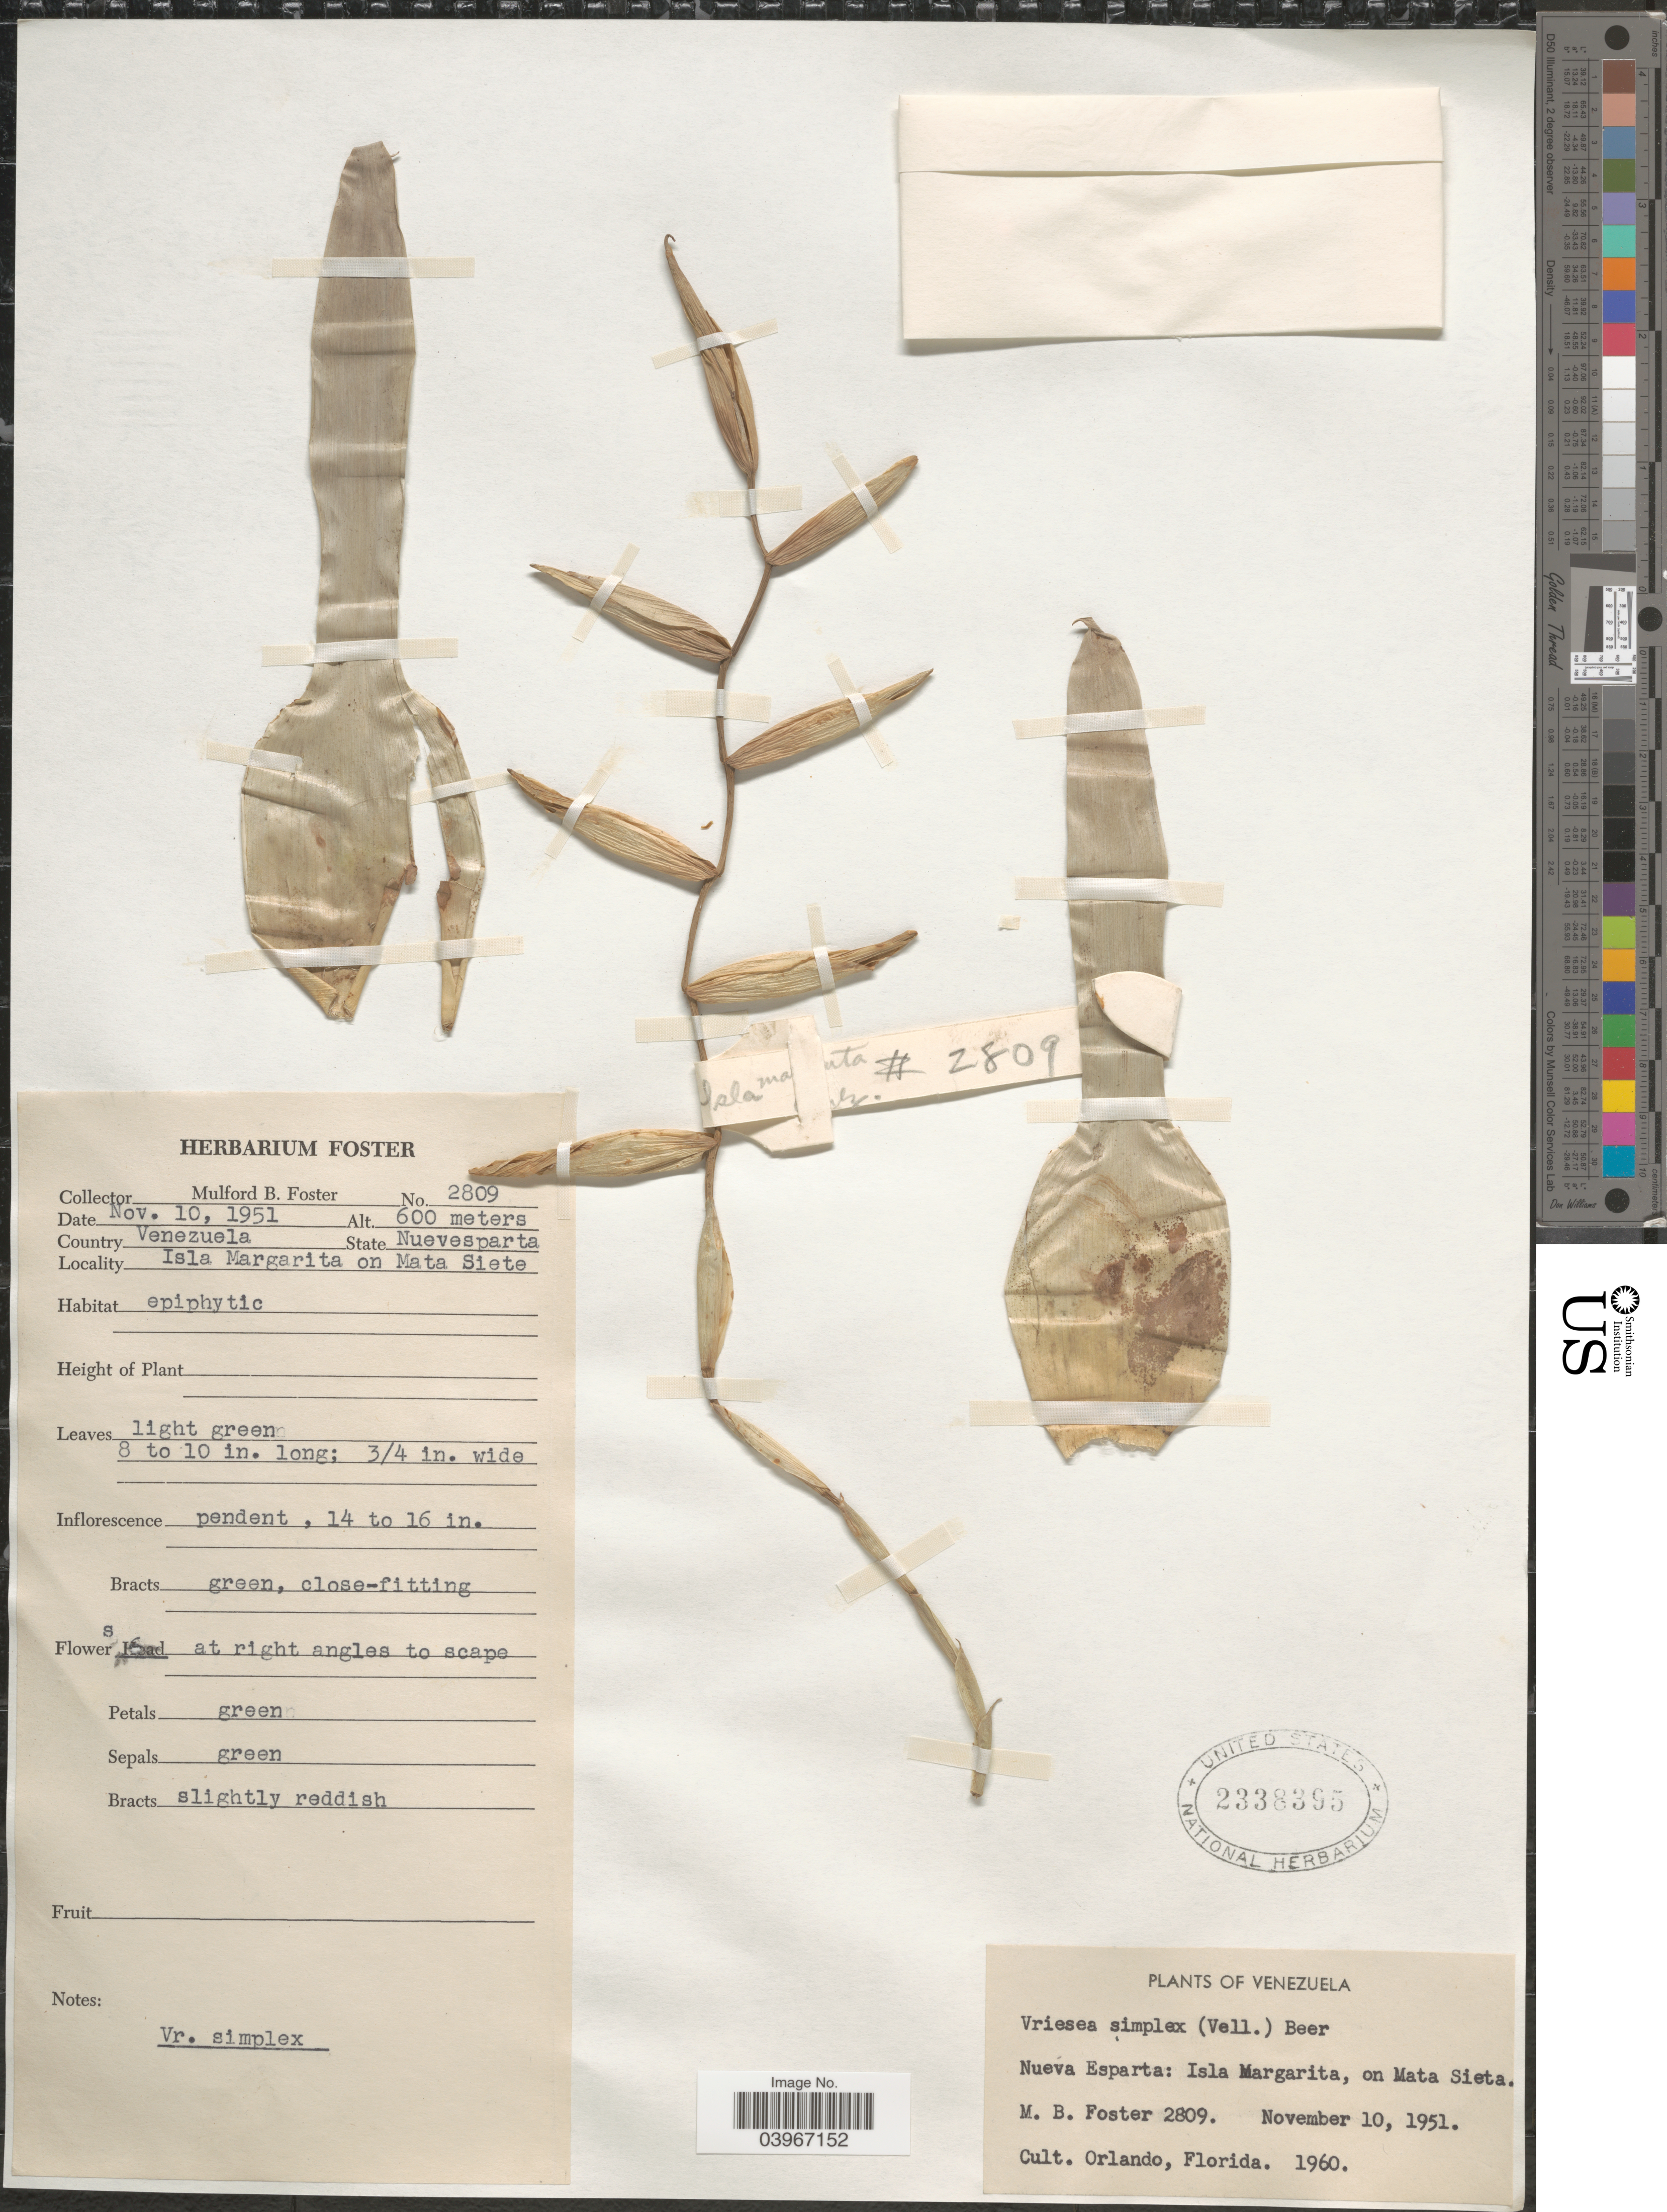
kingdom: Plantae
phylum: Tracheophyta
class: Liliopsida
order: Poales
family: Bromeliaceae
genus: Vriesea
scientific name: Vriesea simplex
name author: (Vell.) Beer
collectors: M. B. Foster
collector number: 2809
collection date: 1951-11-10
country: Venezuela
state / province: Nueva Esparta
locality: Isla Margarita on Mata Siete.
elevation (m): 600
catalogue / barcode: US 2338395